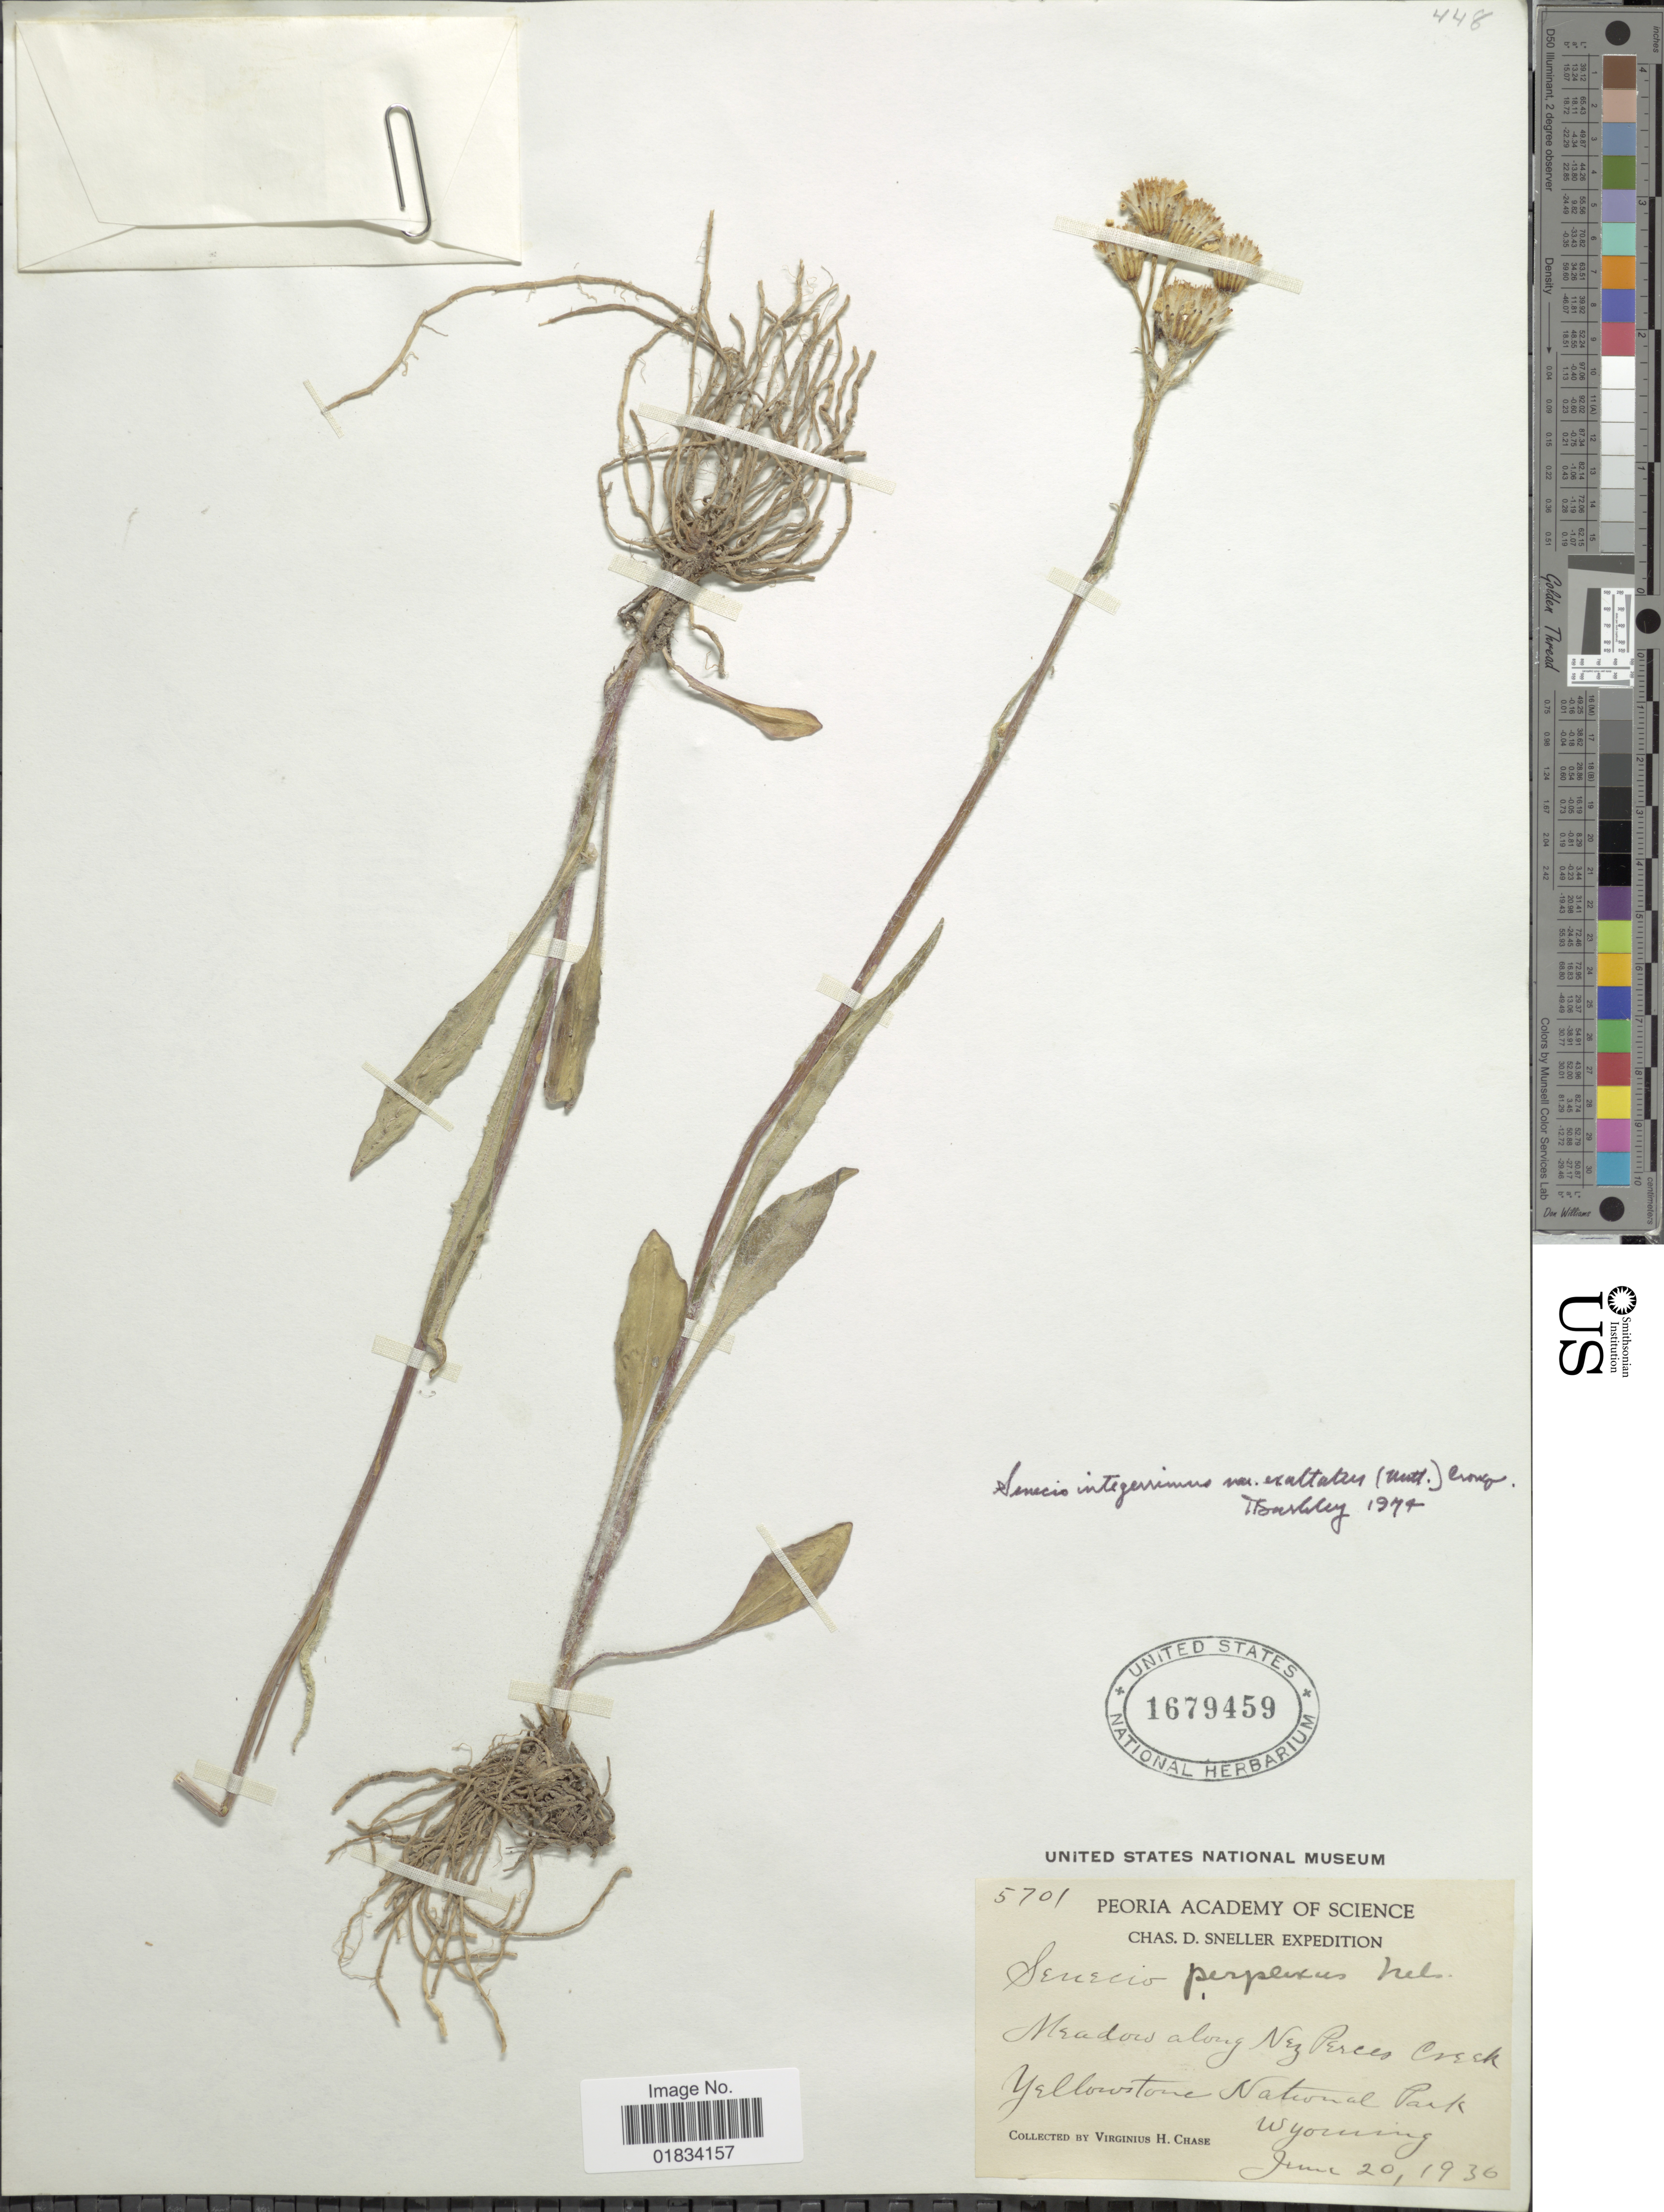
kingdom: Plantae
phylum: Tracheophyta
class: Magnoliopsida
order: Asterales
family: Asteraceae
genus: Senecio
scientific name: Senecio integerrimus var. exaltatus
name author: (Nutt.) Cronq.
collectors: V. H. Chase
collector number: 5701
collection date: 1936-06-20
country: United States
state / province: Wyoming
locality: Meadows along Nez Perces Creek, Yellowstone National Park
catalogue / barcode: US 1679459